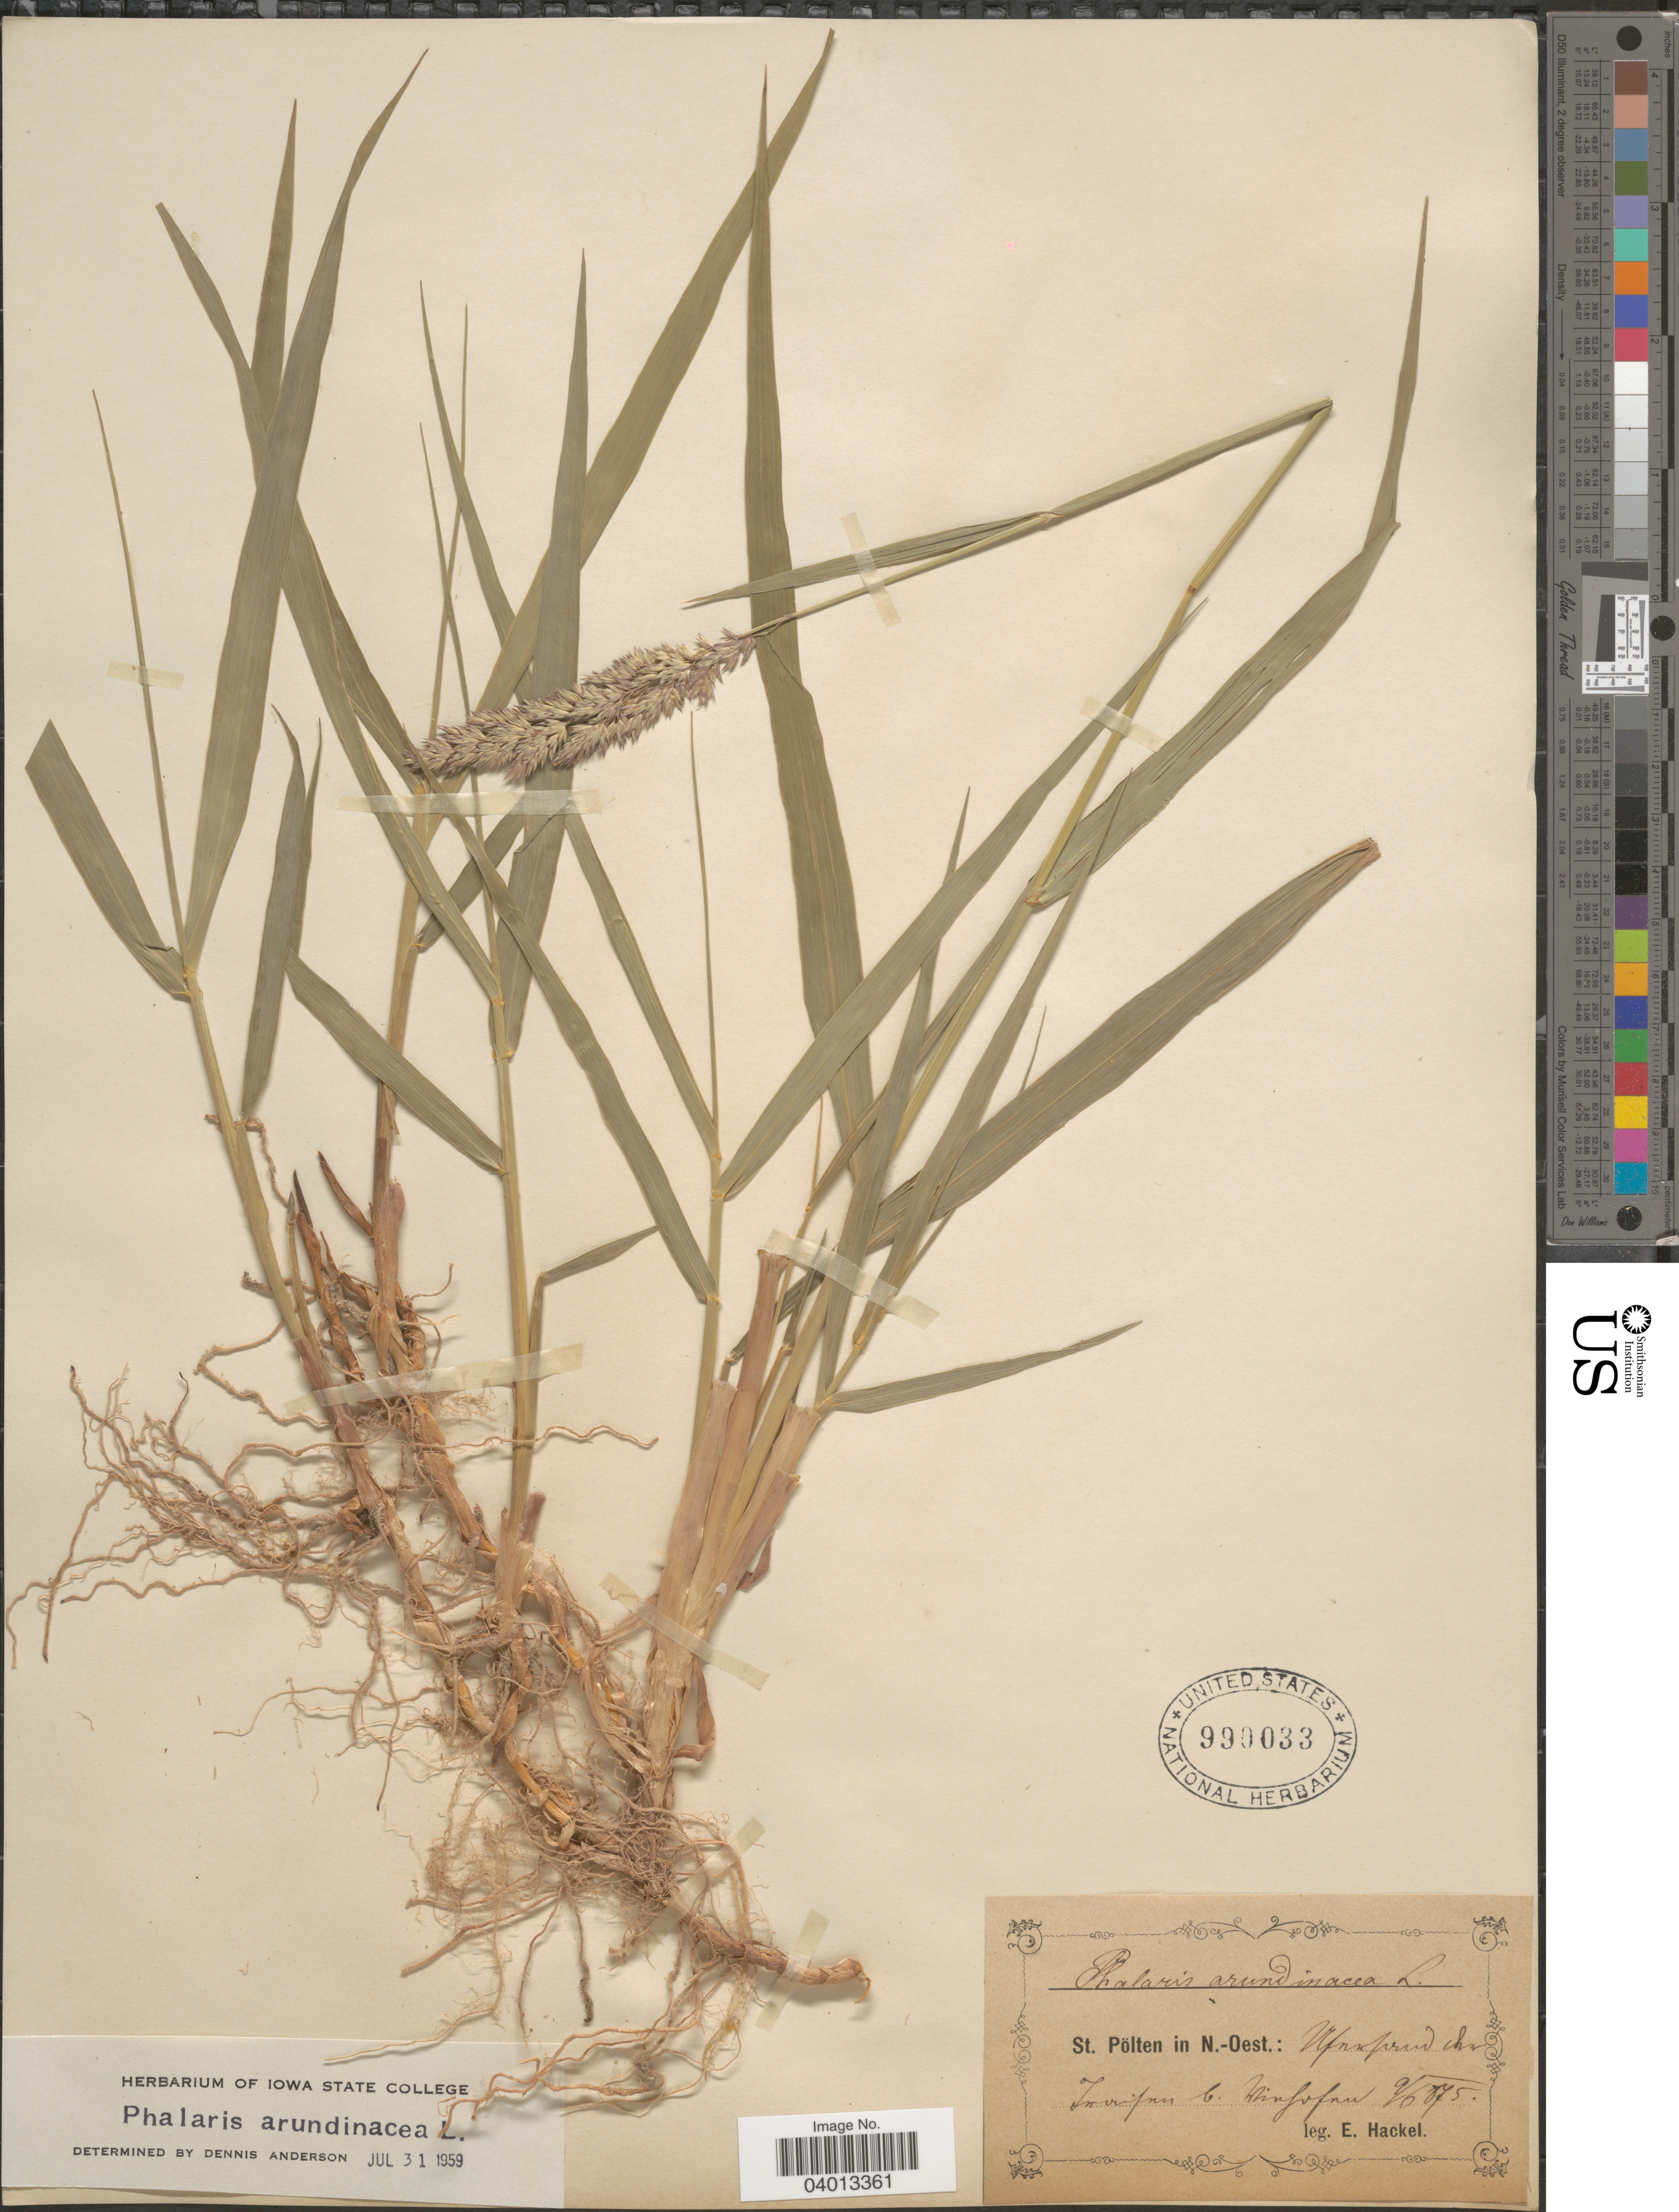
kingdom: Plantae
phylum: Tracheophyta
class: Liliopsida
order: Poales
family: Poaceae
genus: Phalaris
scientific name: Phalaris arundinacea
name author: L.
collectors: E. Hackel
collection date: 1875-06-09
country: Austria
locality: St. Pölten in N.-Oest.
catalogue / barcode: US 990033